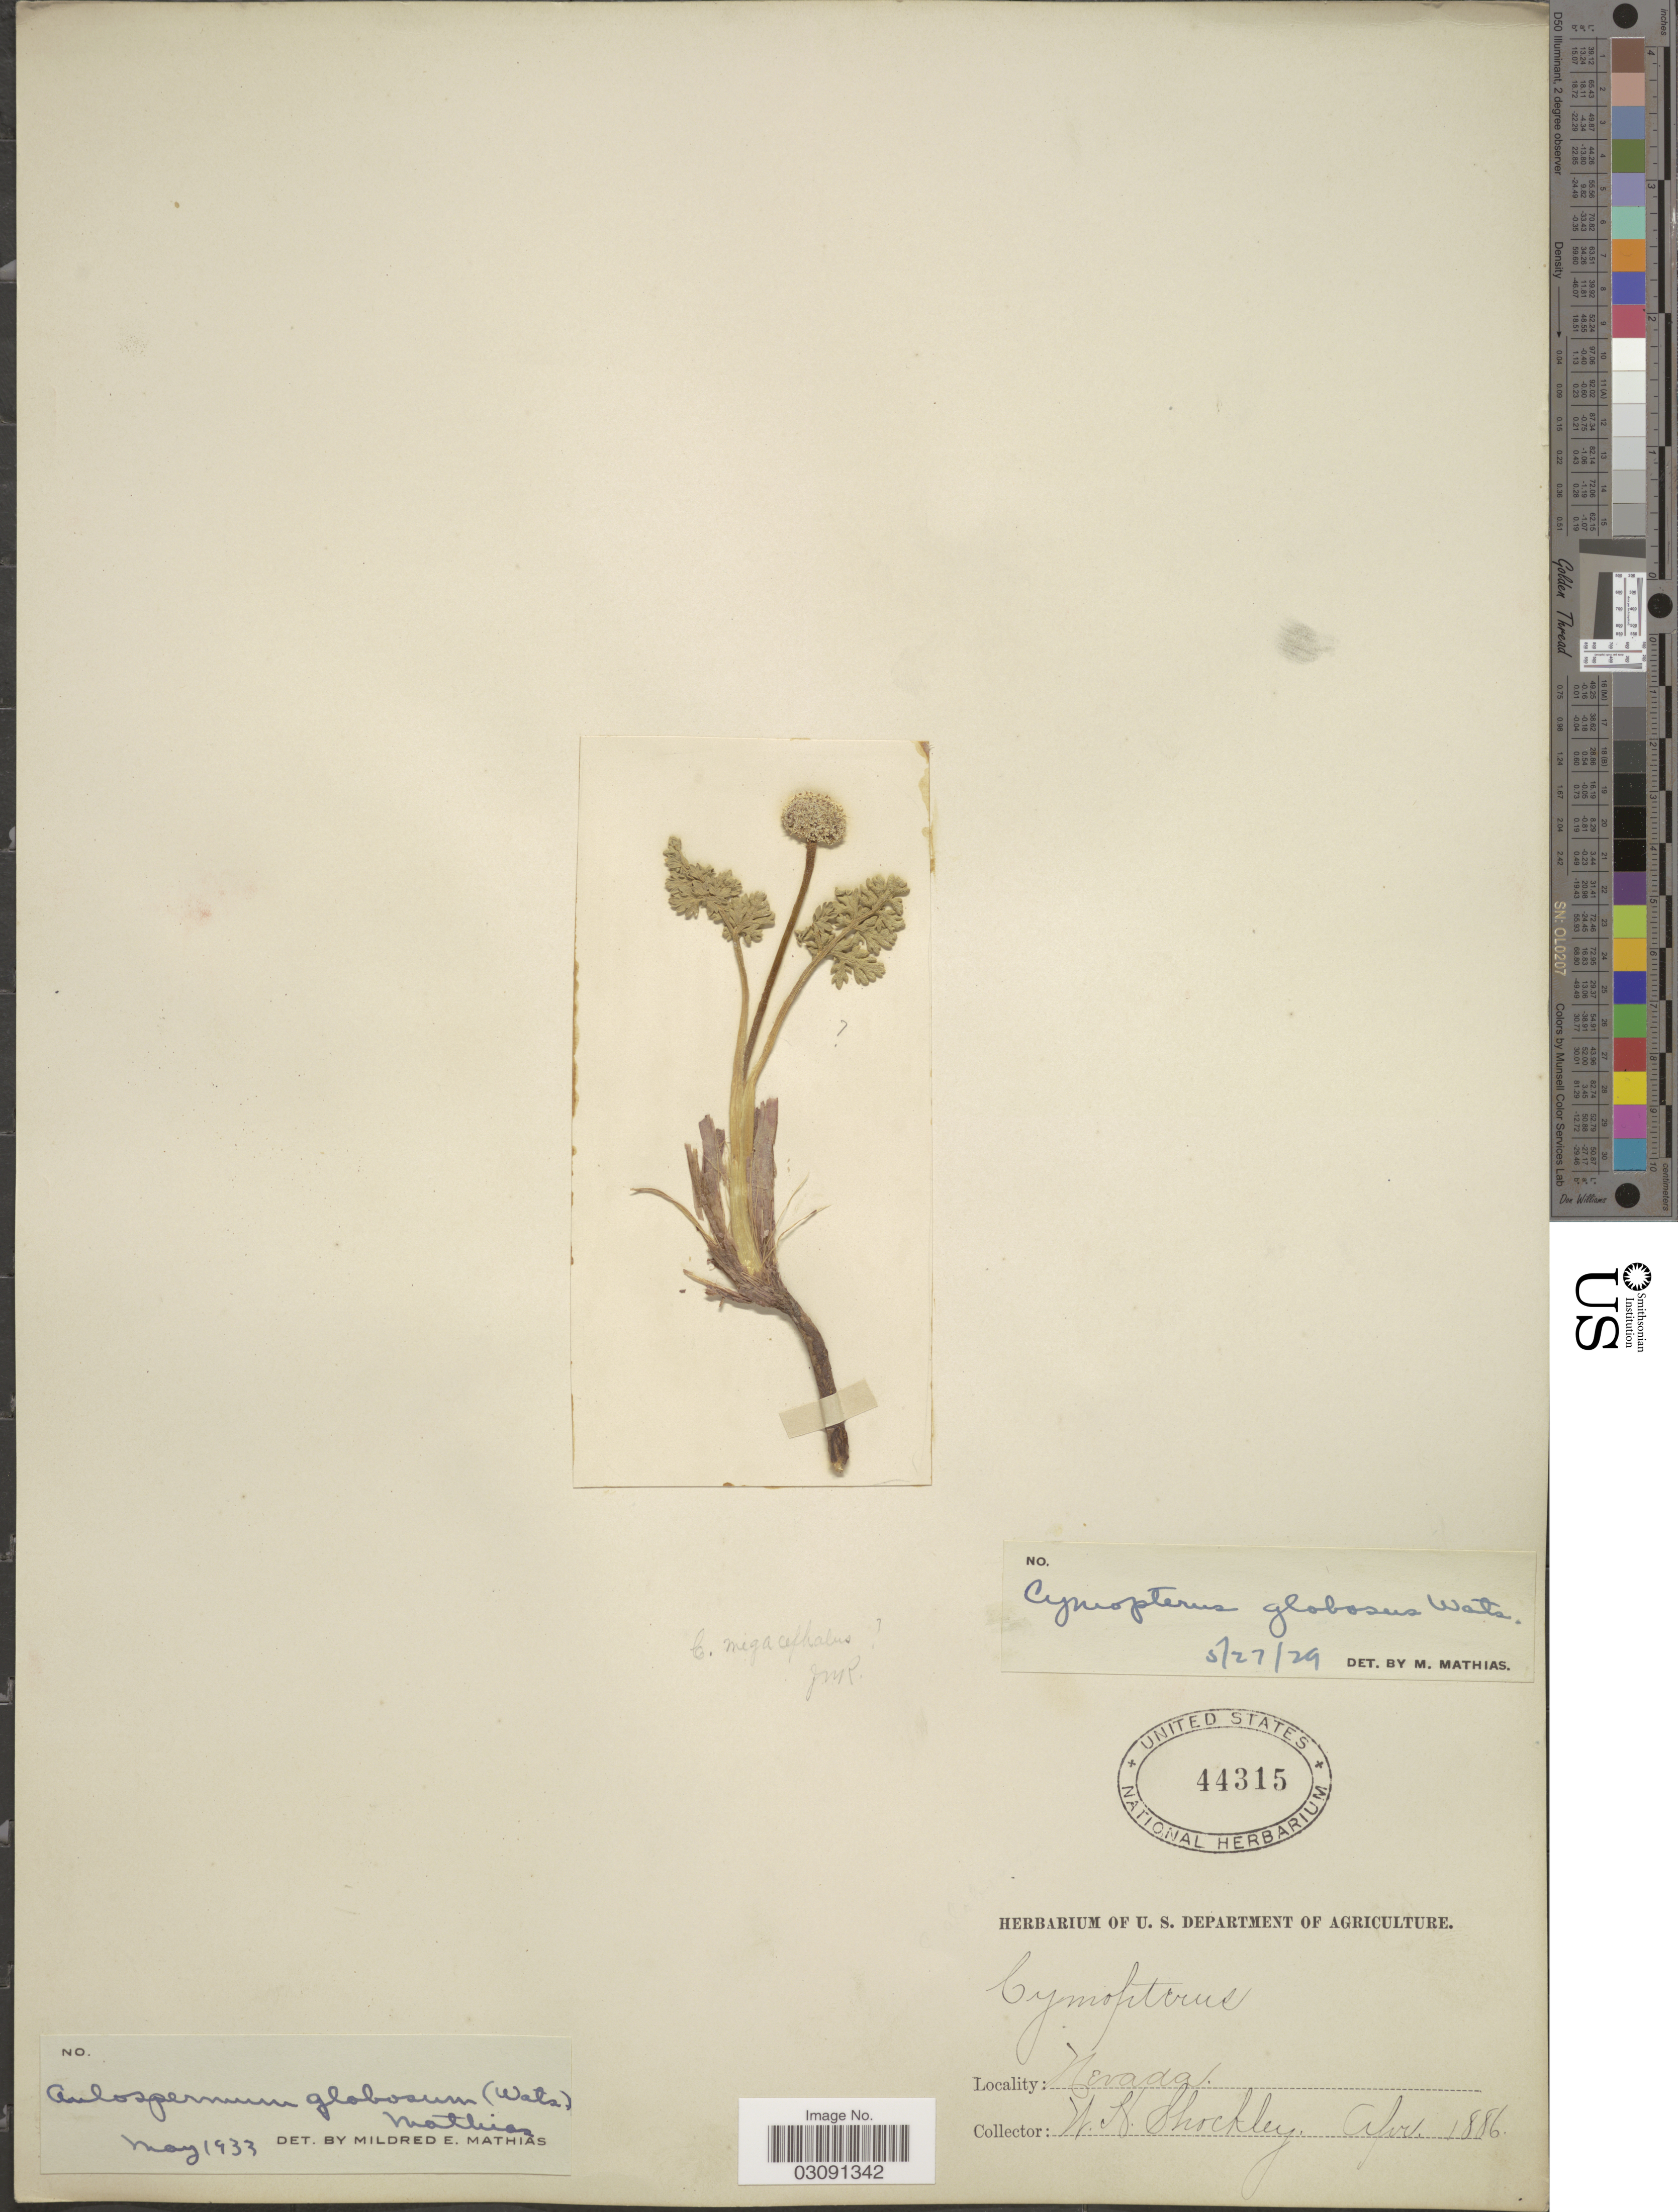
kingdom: Plantae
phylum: Tracheophyta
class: Magnoliopsida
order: Apiales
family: Apiaceae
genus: Cymopterus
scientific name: Cymopterus globosus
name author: (S. Watson) S. Watson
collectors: W. Shockley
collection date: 1886-04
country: United States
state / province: Nevada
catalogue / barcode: US 44315